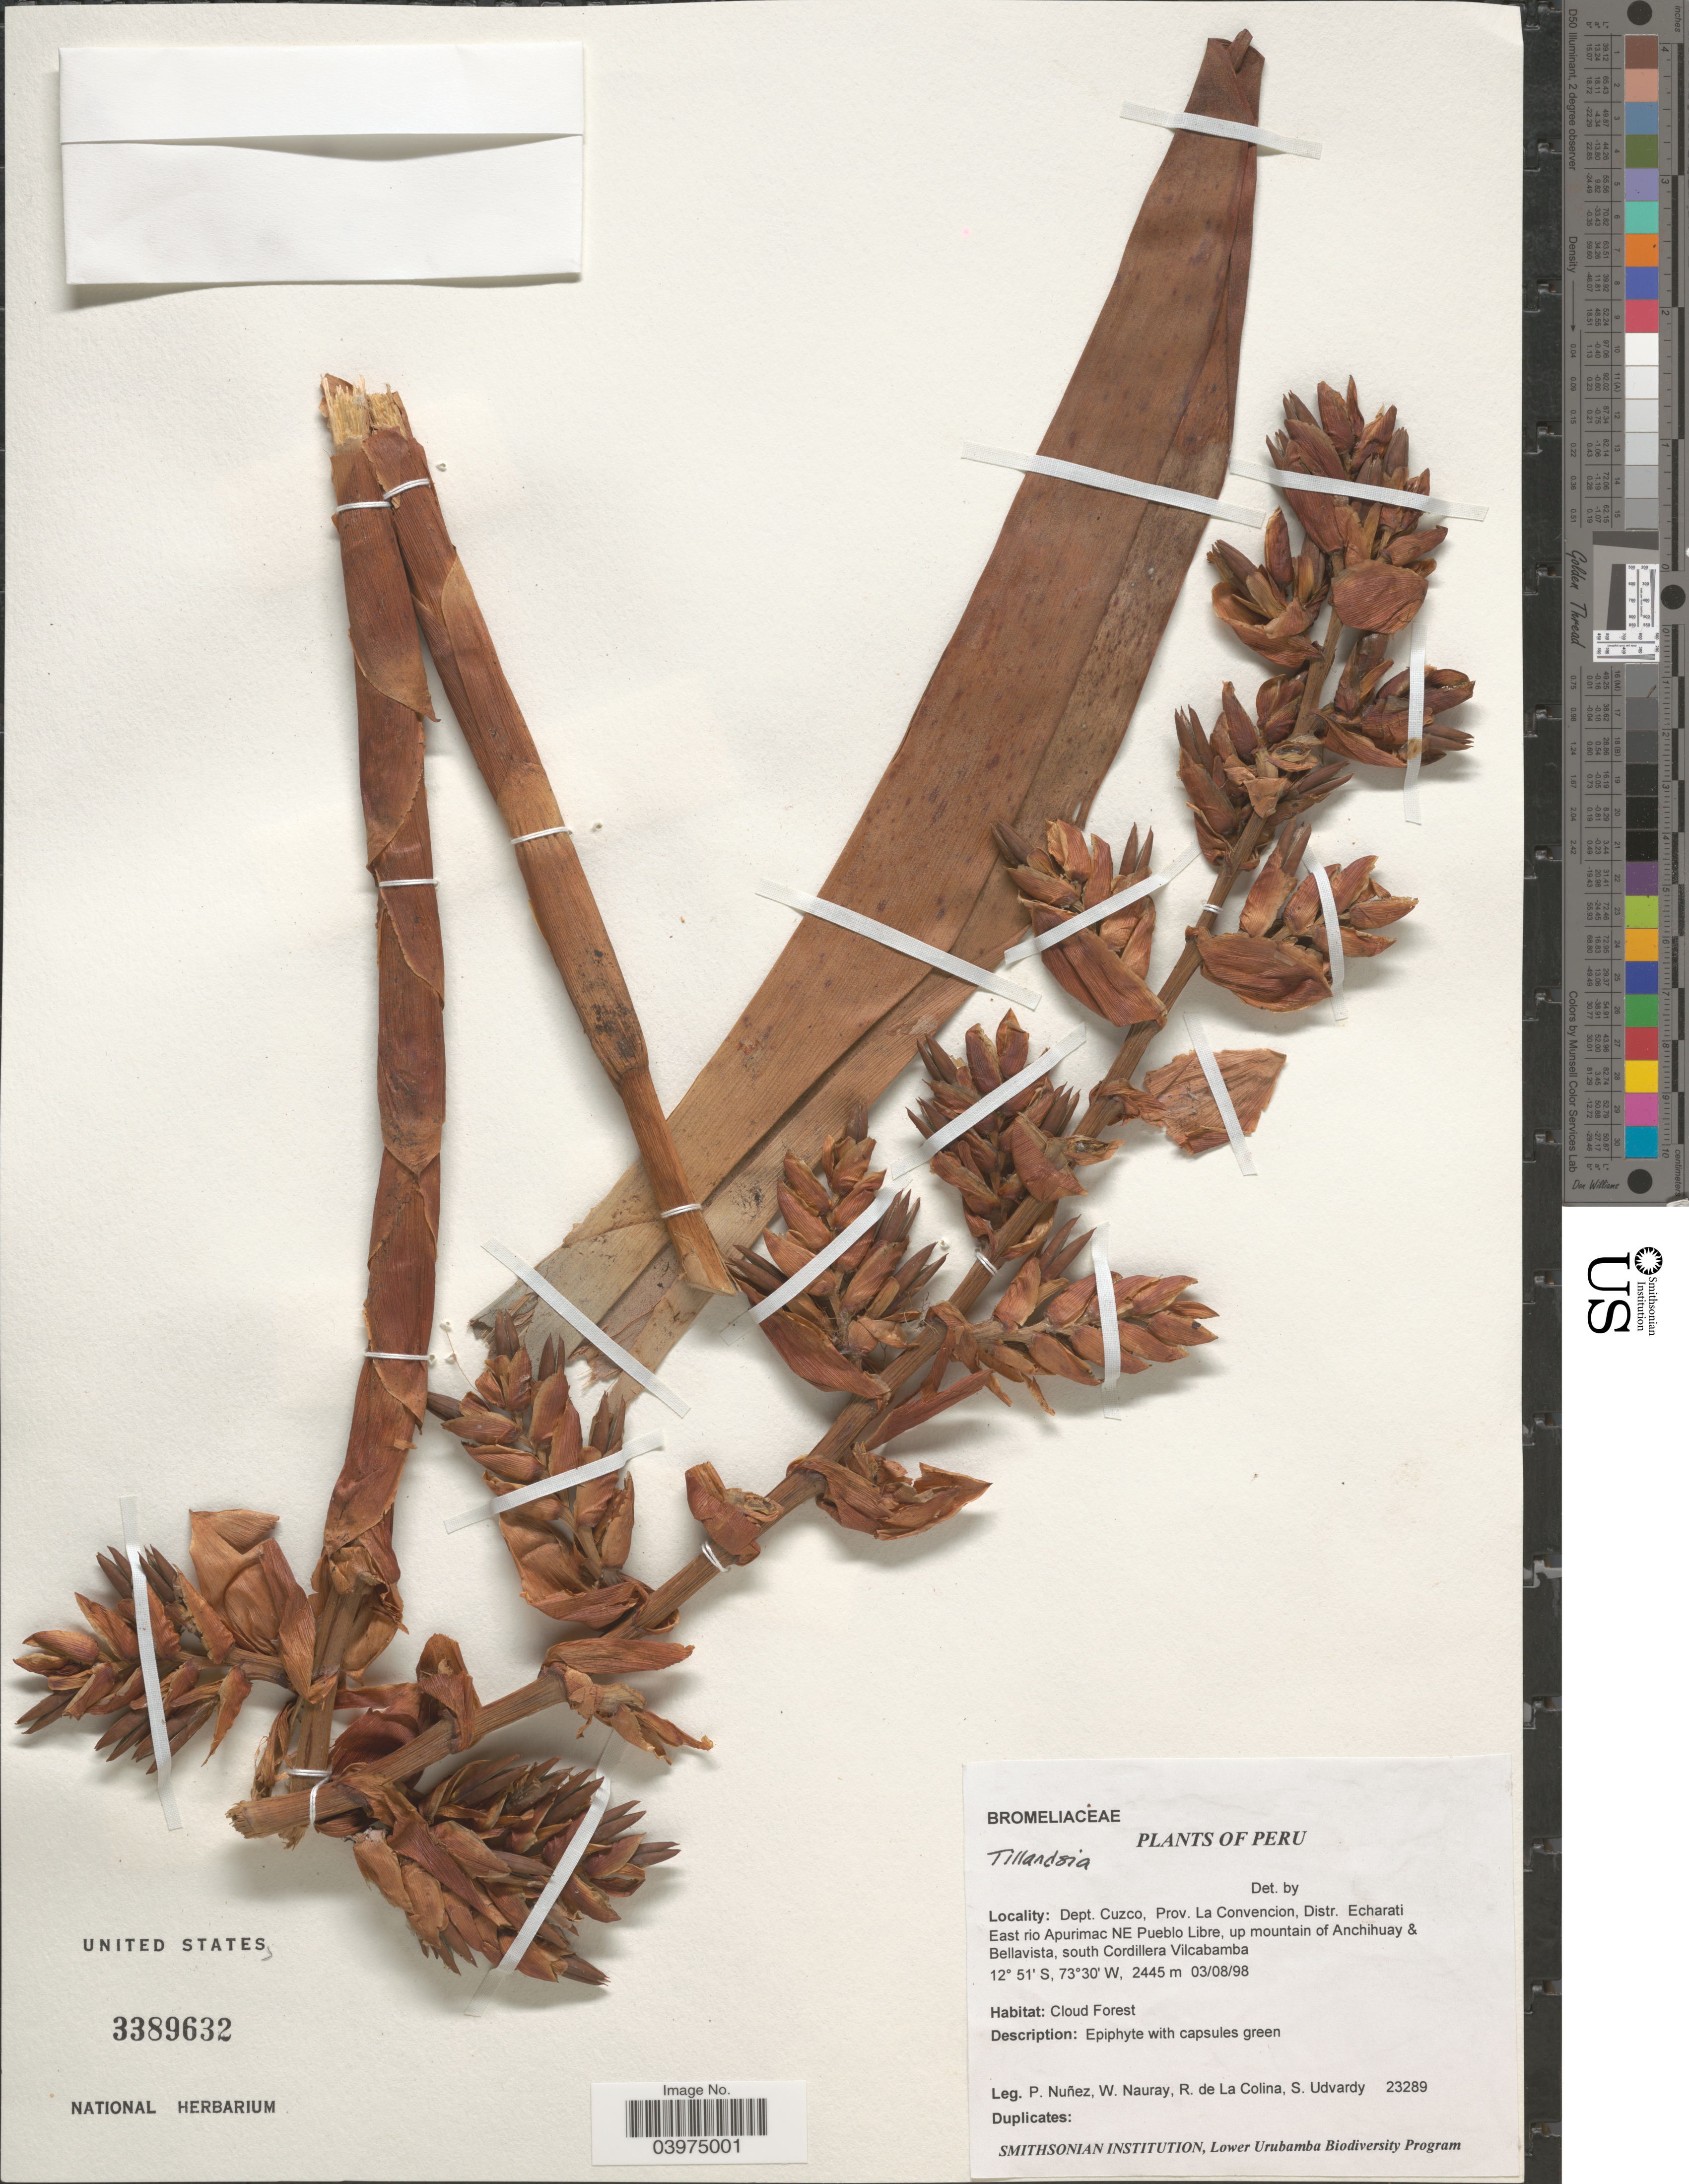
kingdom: Plantae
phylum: Tracheophyta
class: Liliopsida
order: Poales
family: Bromeliaceae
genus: Tillandsia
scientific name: Tillandsia sp.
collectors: P. Nuñez V., W. Nauray, R. de La Colina & S. Udvardy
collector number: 23289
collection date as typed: Transcribed d/m/y: 3/8/98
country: Peru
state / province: Cusco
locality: Dept. Cuzco, Prov. La Convencion, Distr. Echarati East rio Apurimac NE Pueblo Libre, up mountain of Anchihuay & Bellavista, south Cordillera Vilcabamba.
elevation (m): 2445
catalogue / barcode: US 3389632